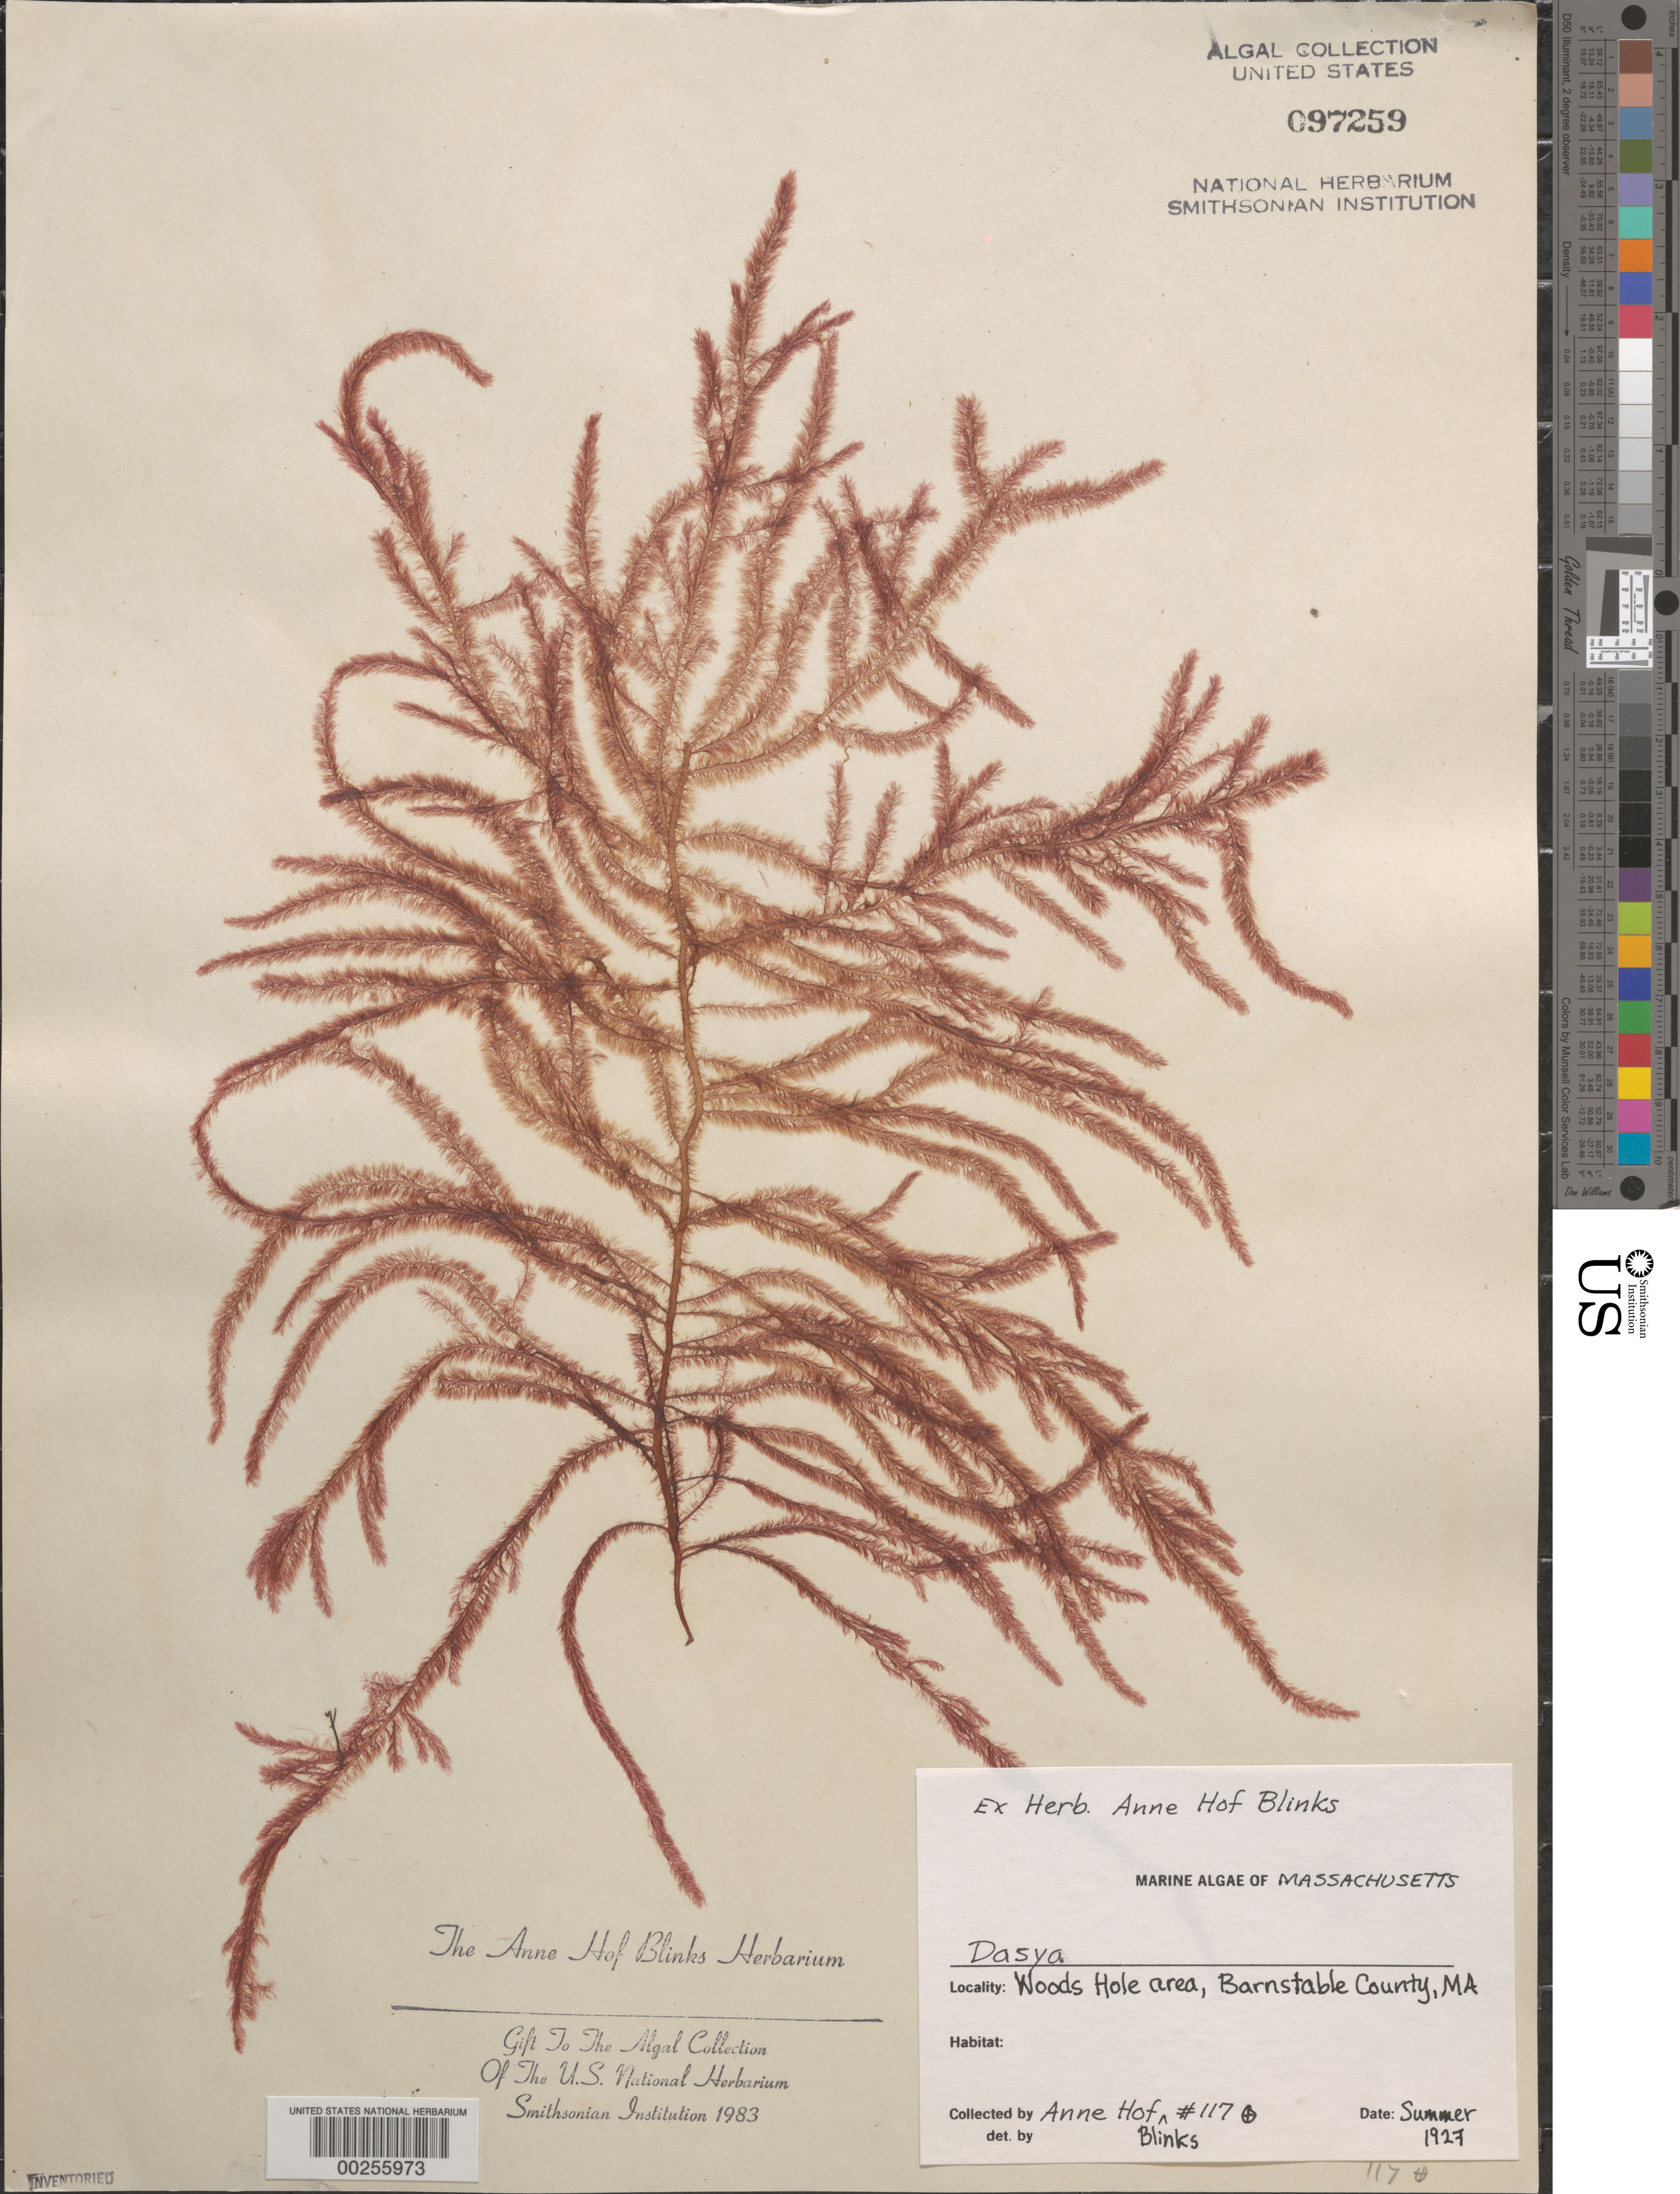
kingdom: Plantae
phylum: Rhodophyta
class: Florideophyceae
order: Ceramiales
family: Dasyaceae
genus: Dasya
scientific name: Dasya sp.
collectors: A. Blinks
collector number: Ahb 117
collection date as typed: Sum 1927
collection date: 1927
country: United States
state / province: Massachusetts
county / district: Barnstable County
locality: Woods Hole area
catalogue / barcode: US 97259